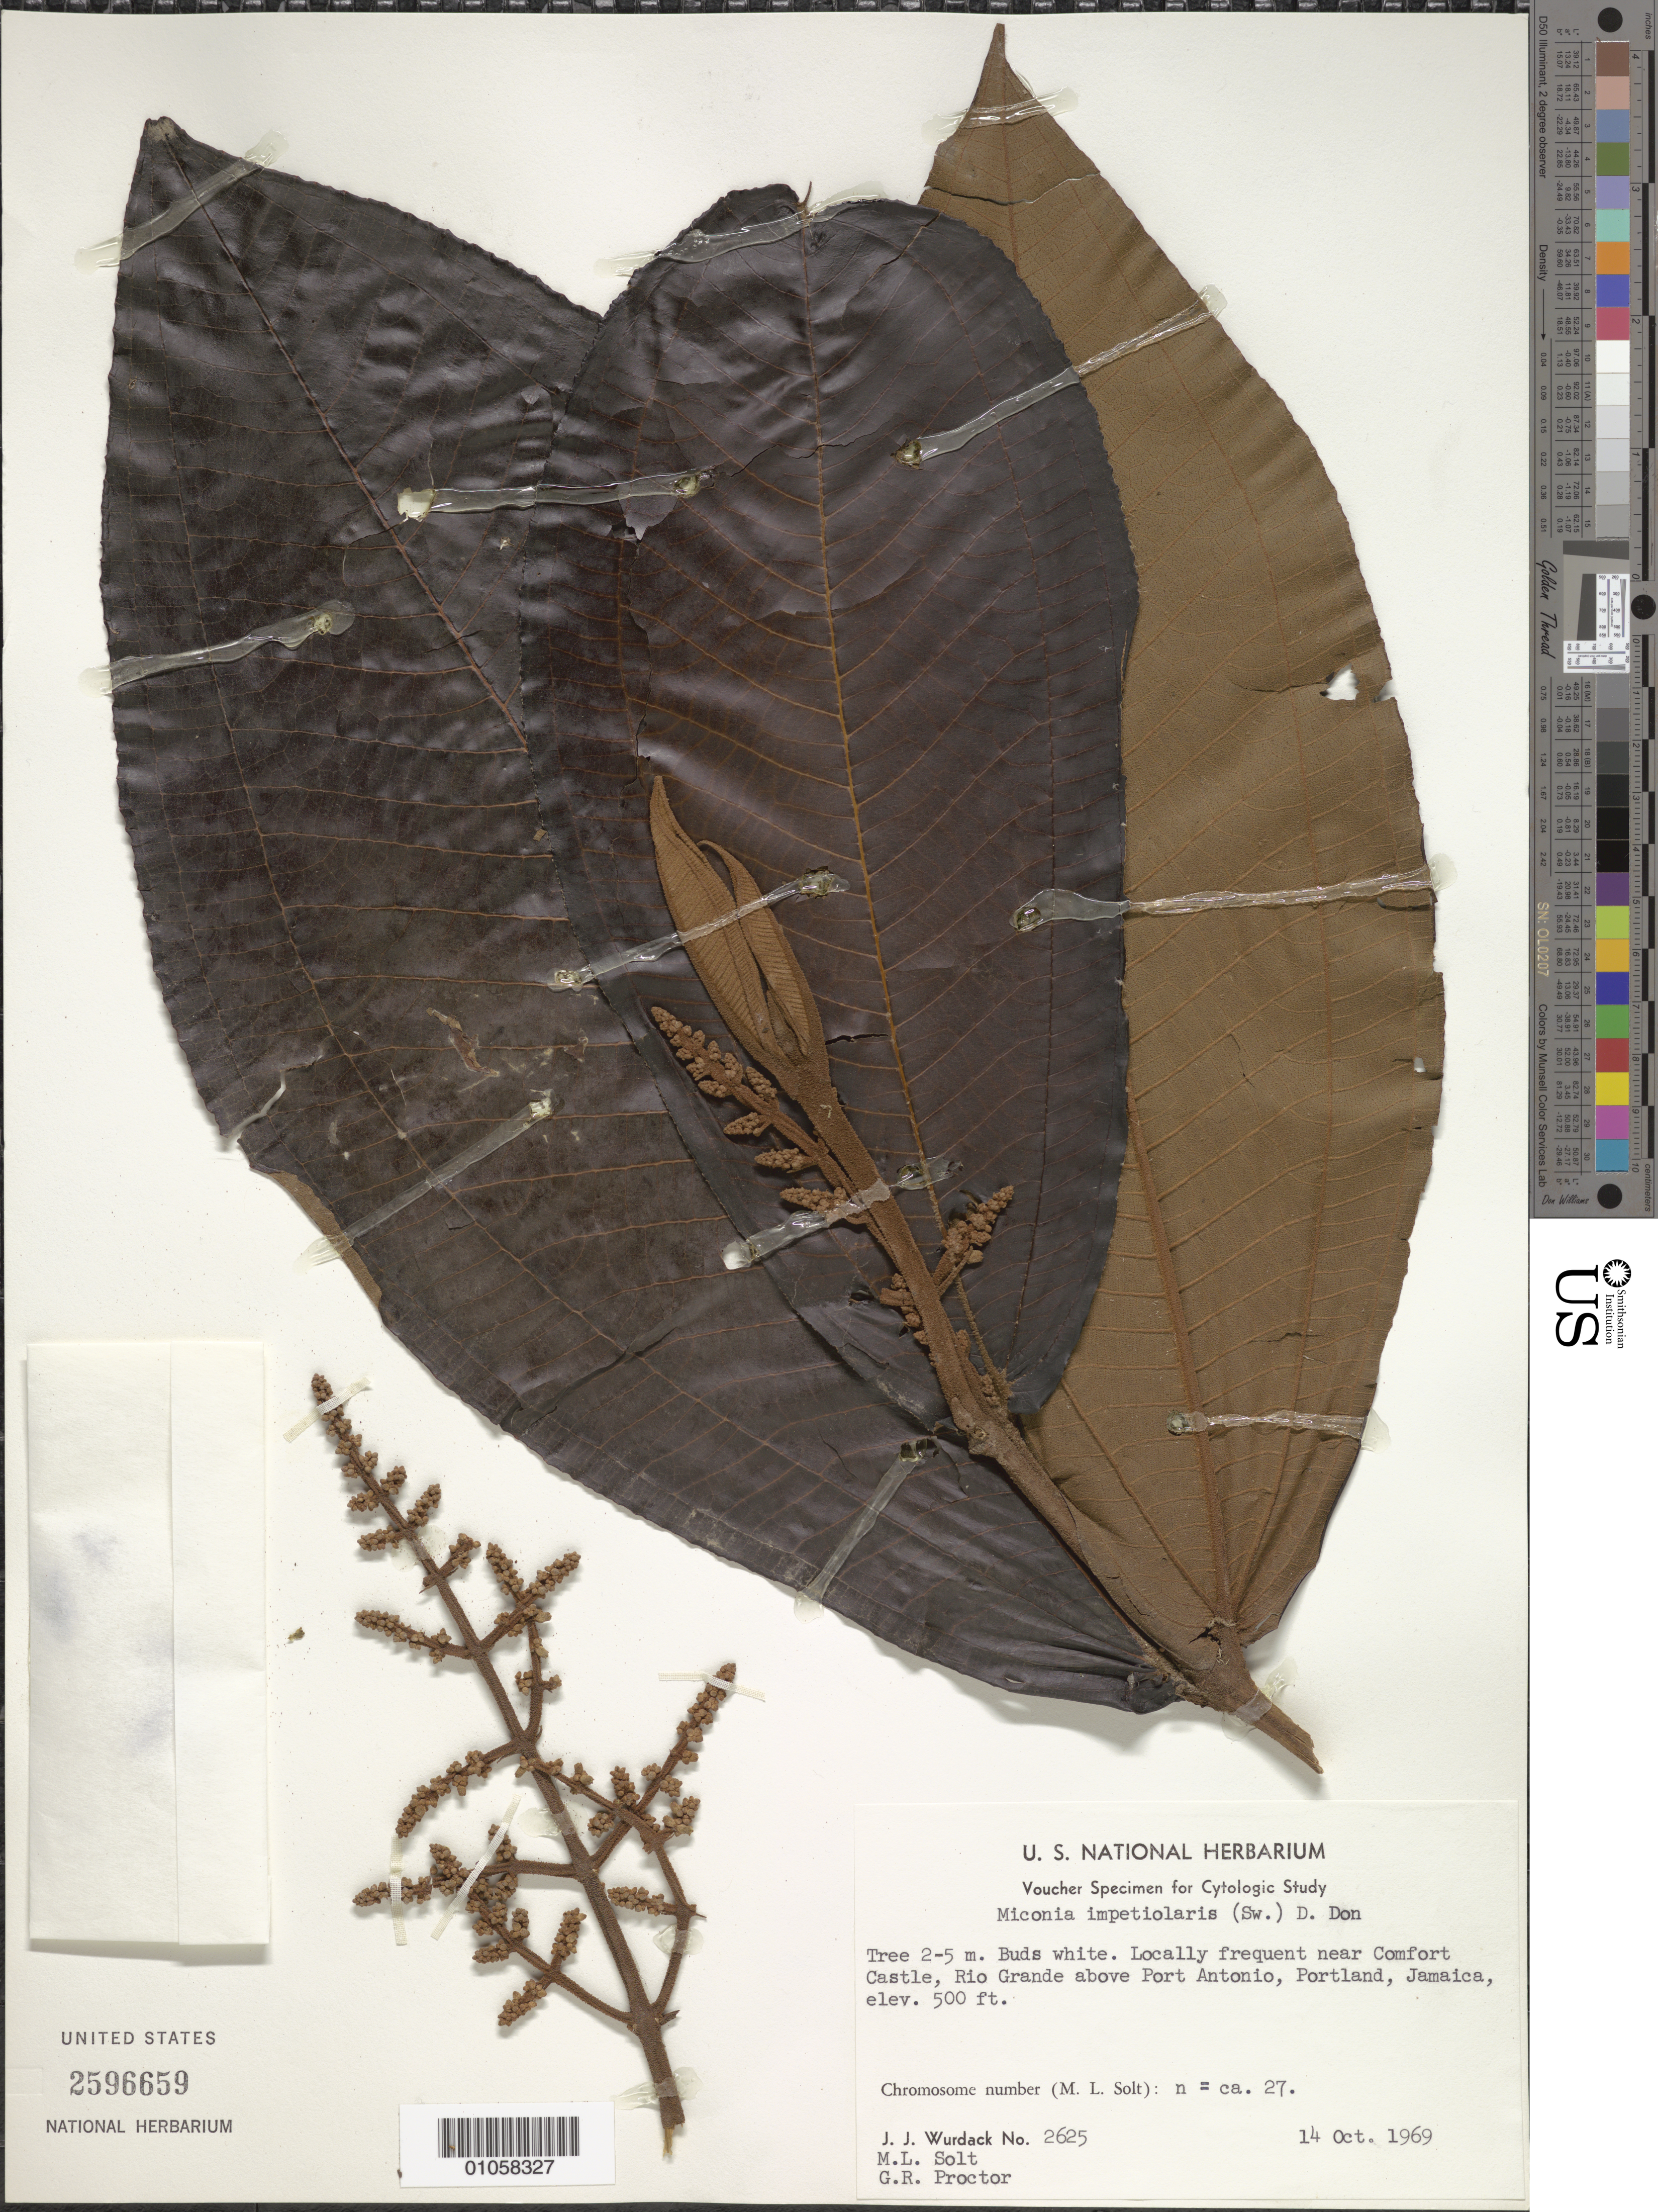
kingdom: Plantae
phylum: Tracheophyta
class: Magnoliopsida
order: Myrtales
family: Melastomataceae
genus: Miconia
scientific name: Miconia impetiolaris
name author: (Sw.) D. Don ex DC.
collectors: J. J. Wurdack, M. Solt & G. R. Proctor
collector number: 2625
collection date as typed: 14 Oct 1969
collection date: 1969-10-14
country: Jamaica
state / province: Portland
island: Jamaica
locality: Río Grande above Port Antonio, near comfort Castle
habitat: Locally frequent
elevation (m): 152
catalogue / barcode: US 2596659